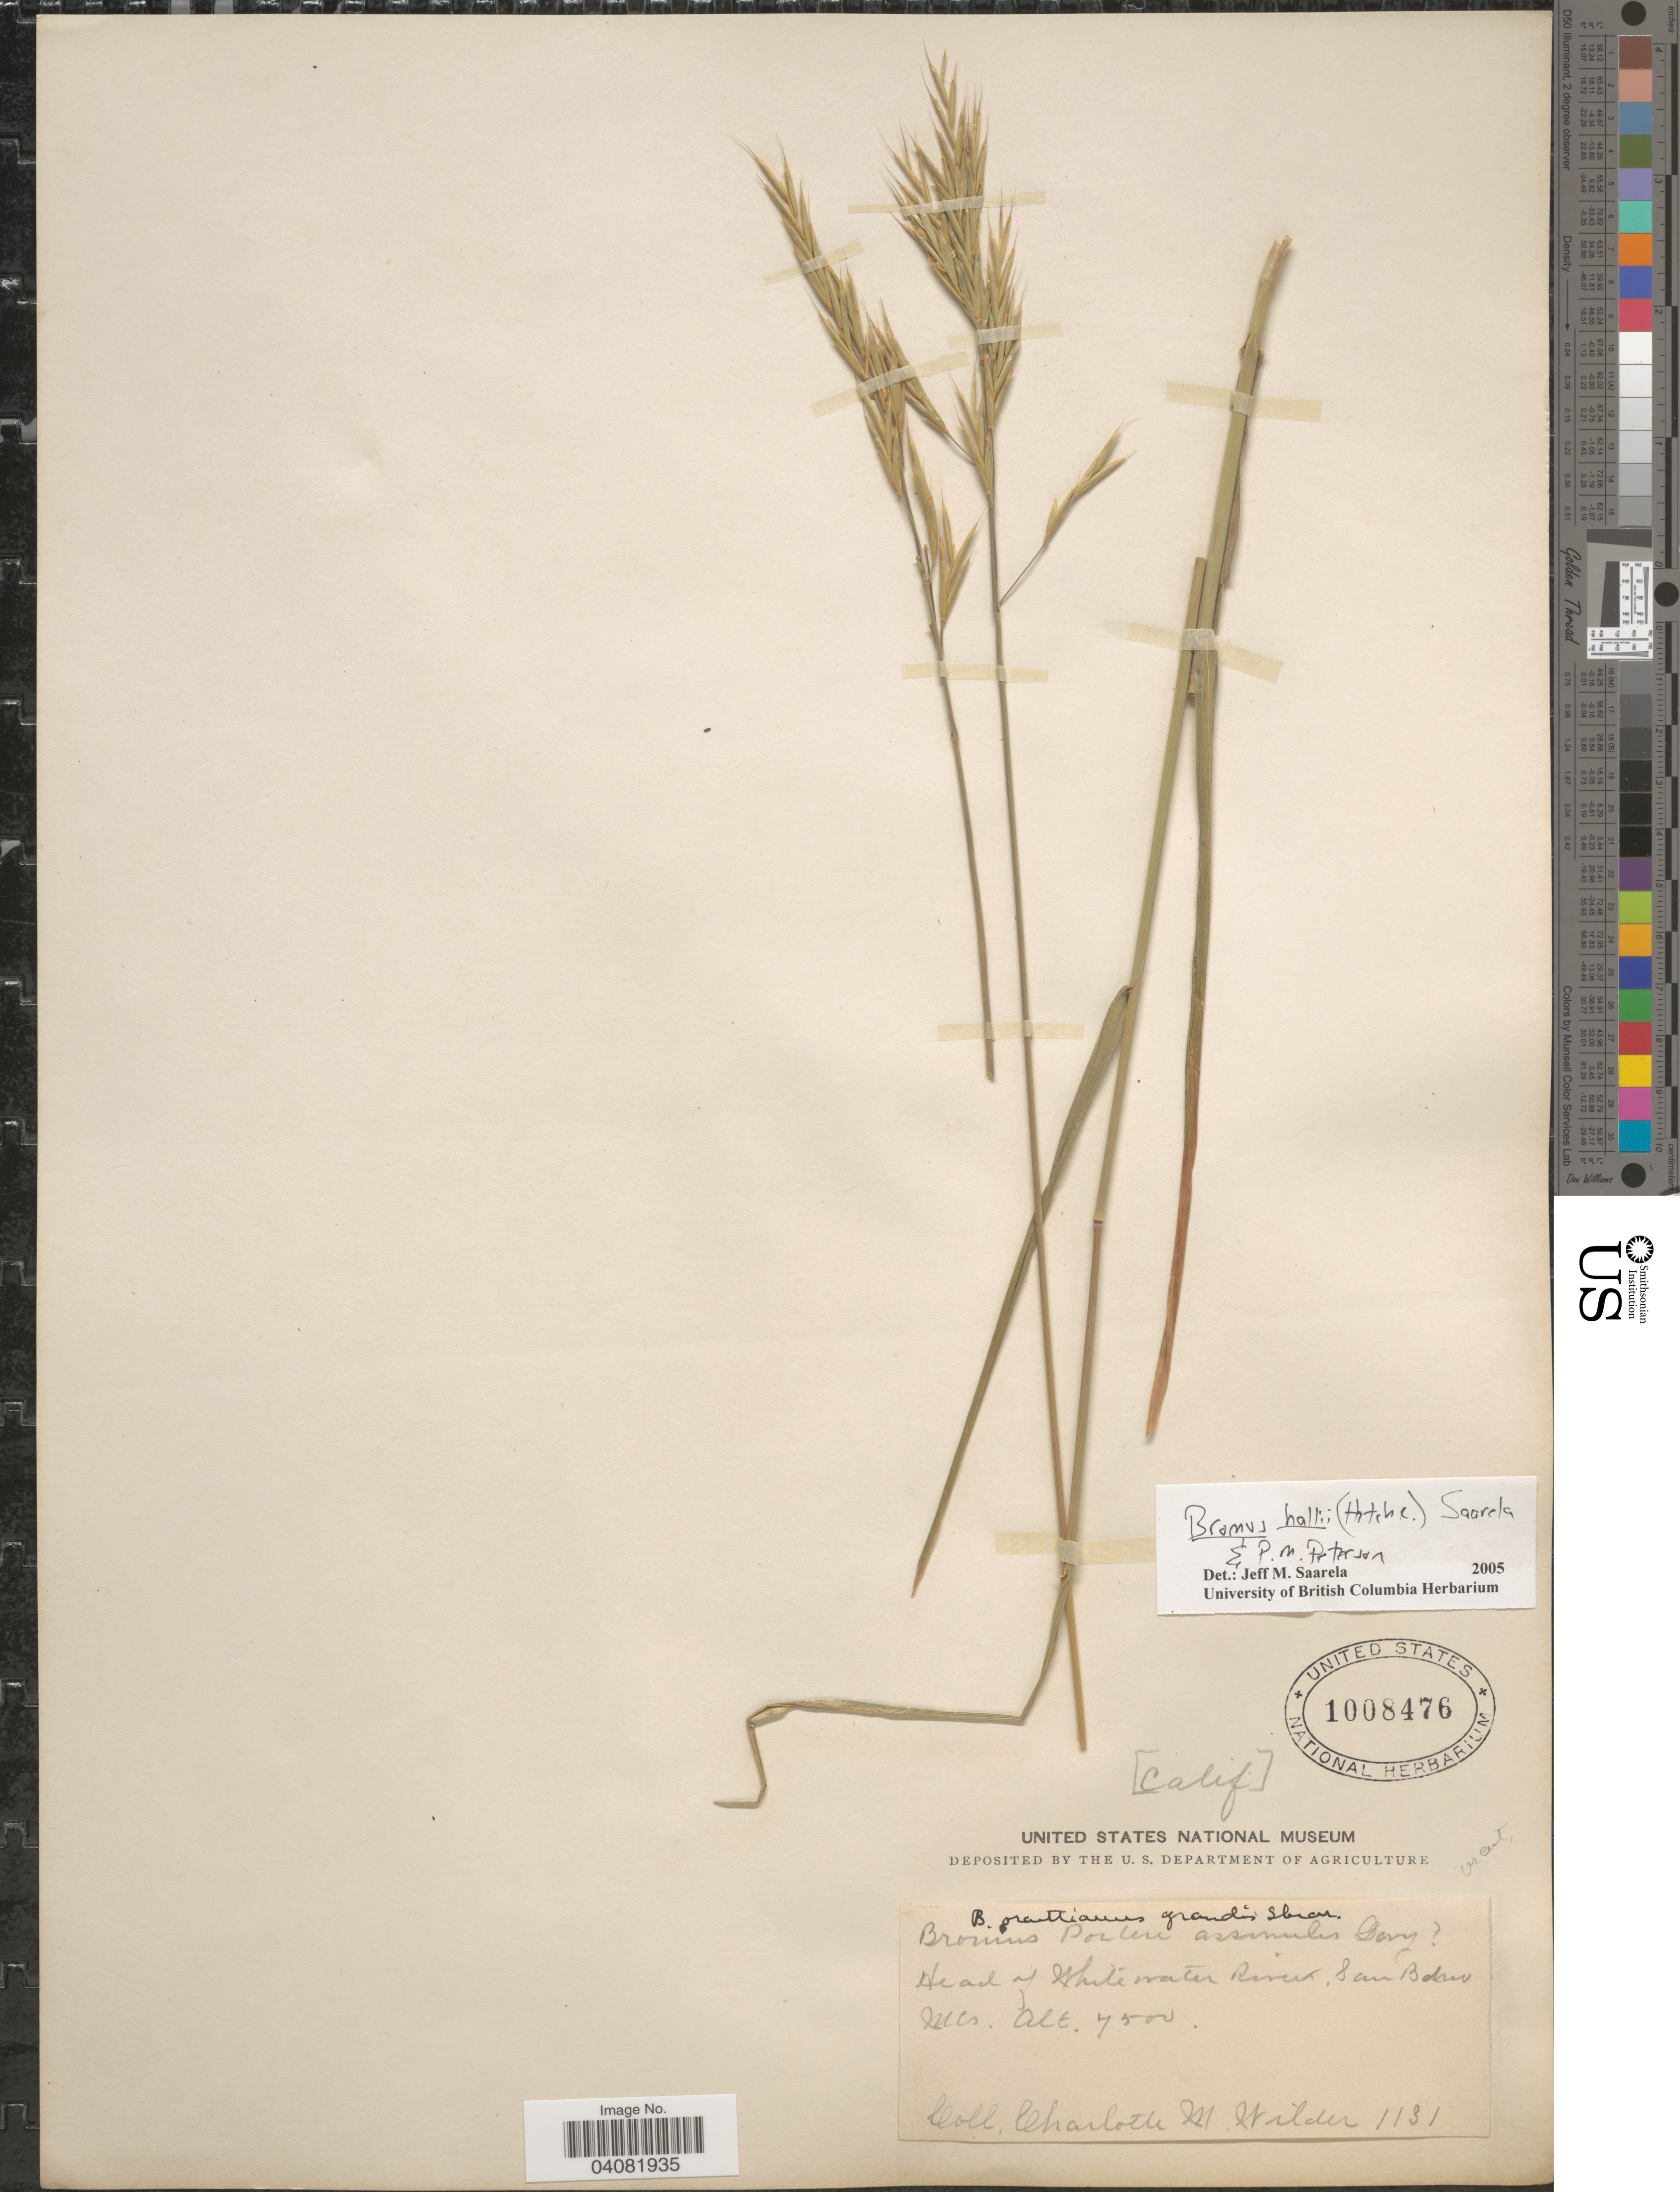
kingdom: Plantae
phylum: Tracheophyta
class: Liliopsida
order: Poales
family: Poaceae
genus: Bromus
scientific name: Bromus hallii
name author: (Hitchc.) Saarela & P.M. Peterson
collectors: C. Wilder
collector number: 1131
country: United States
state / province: California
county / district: San Bernardino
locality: Head of Whitewater River, San Bernardino Mts.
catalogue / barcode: US 1008476